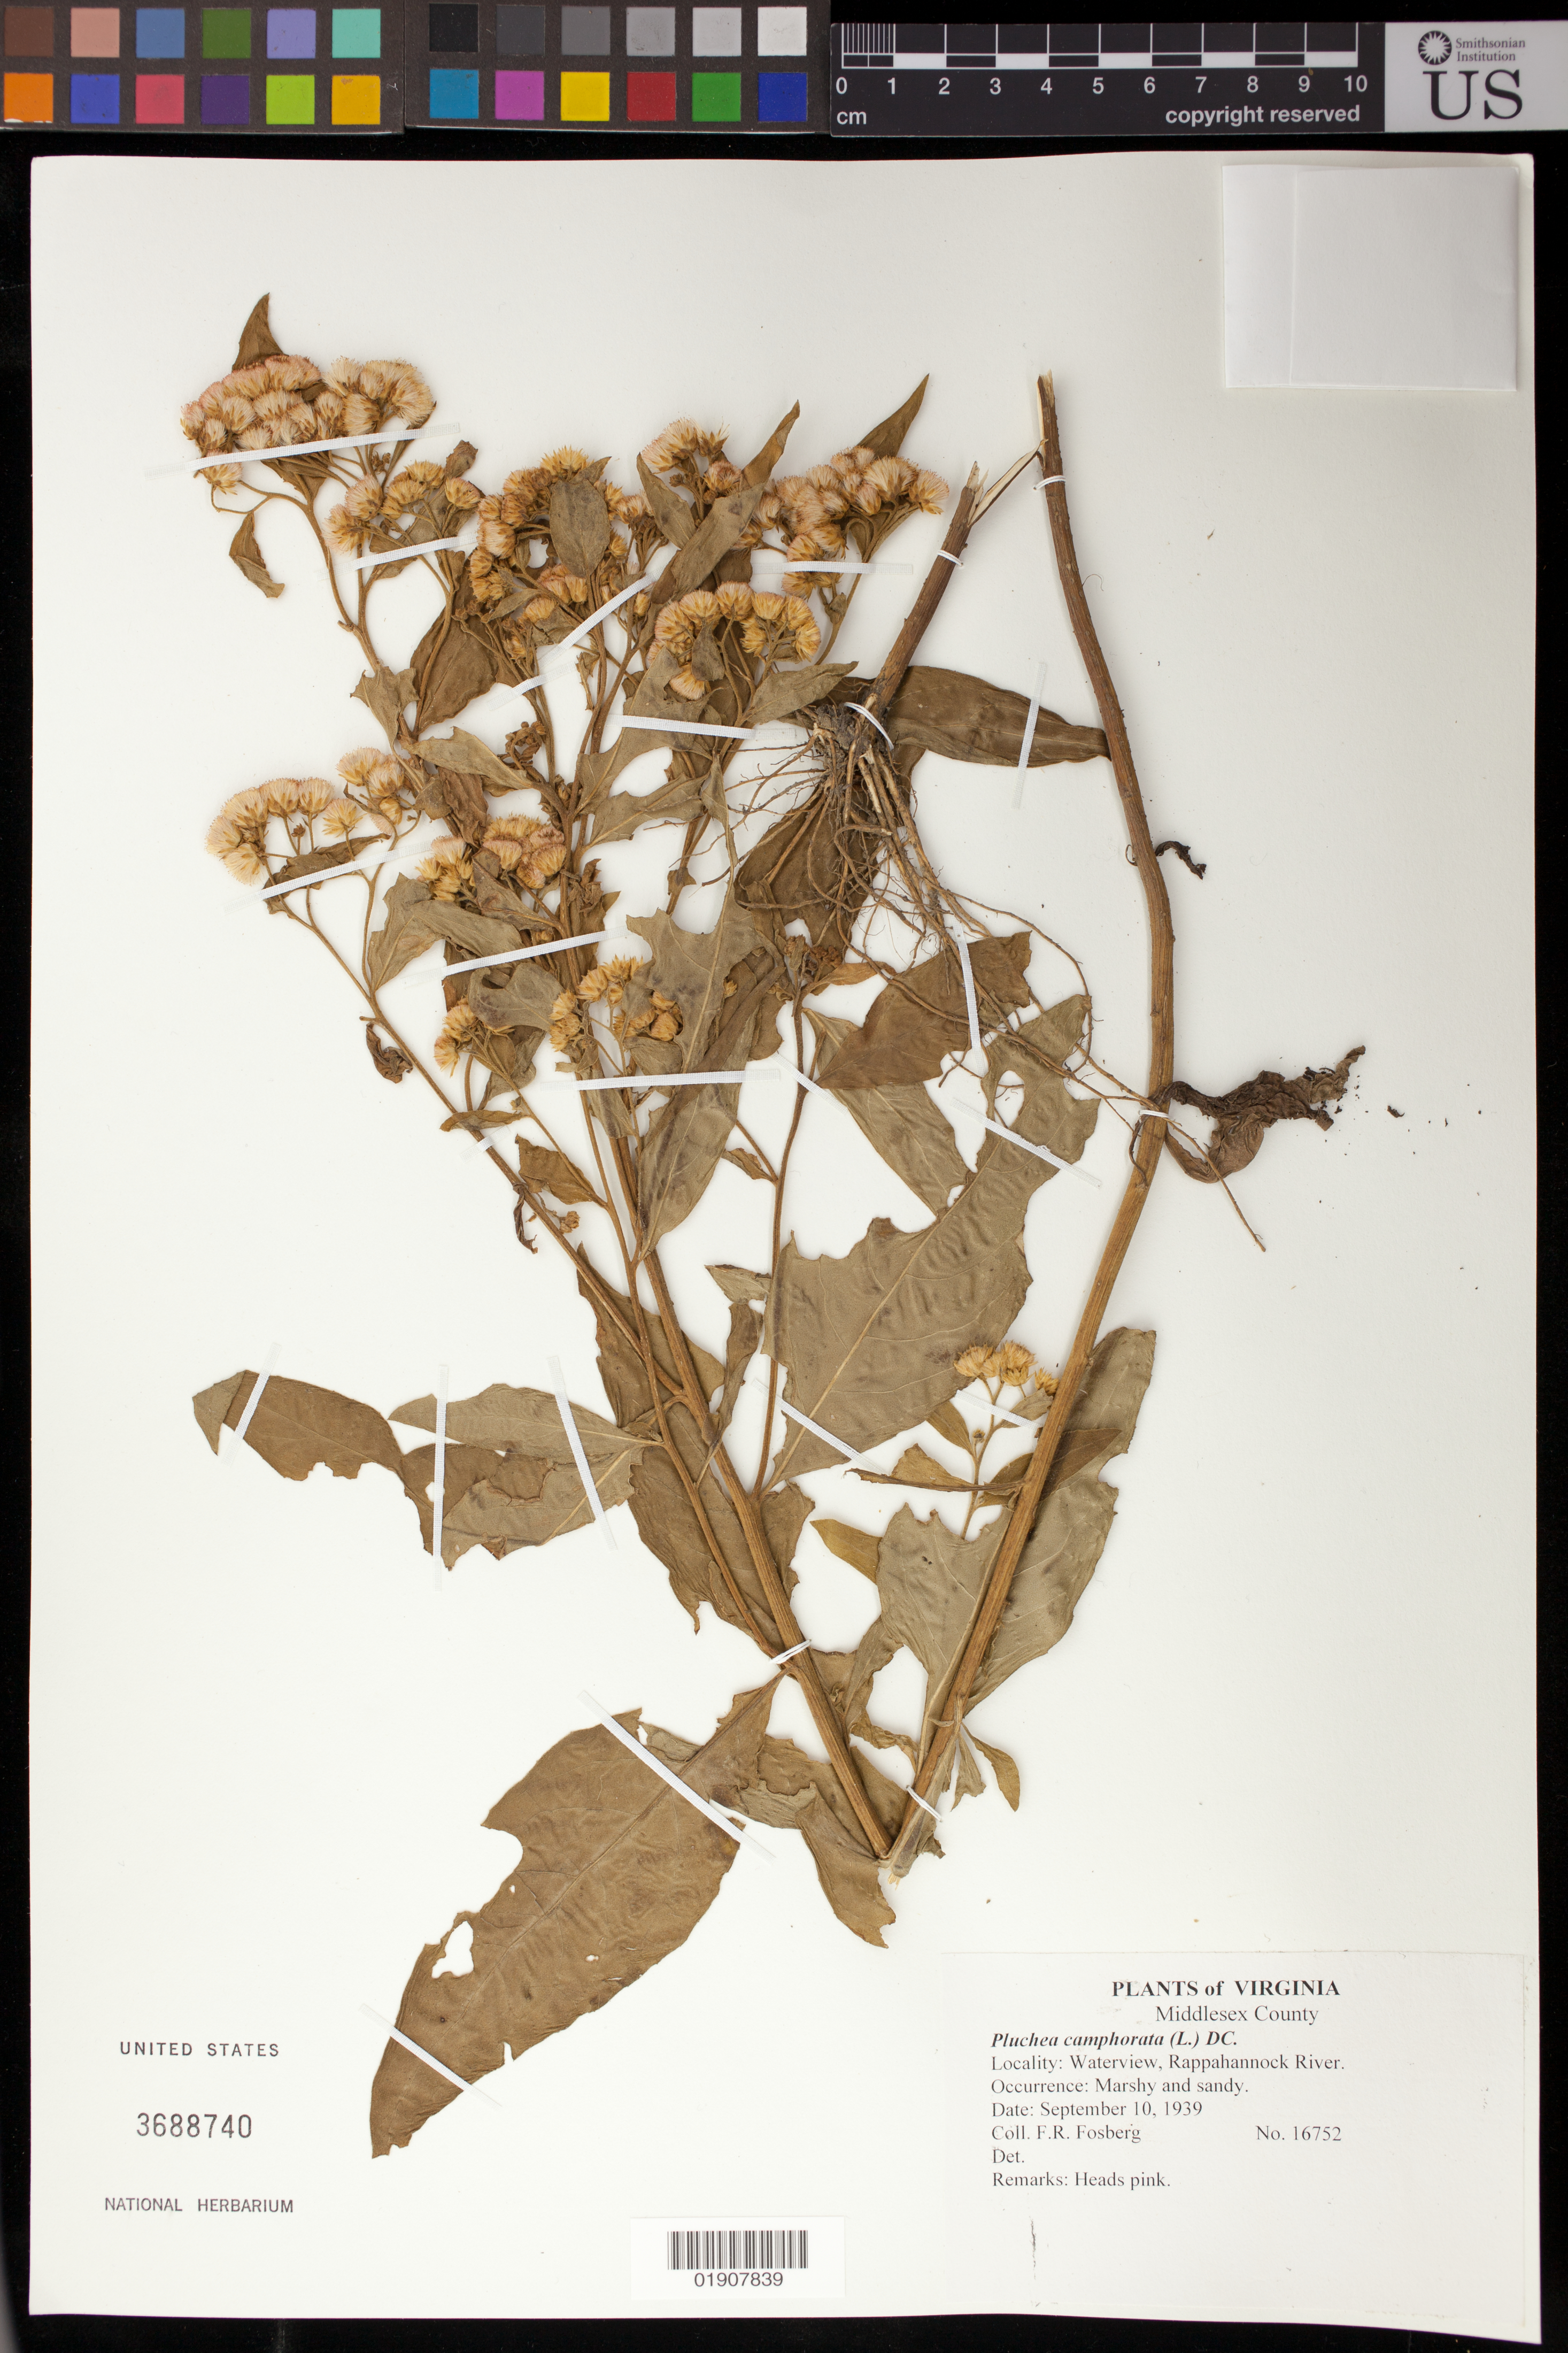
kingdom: Plantae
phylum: Tracheophyta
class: Magnoliopsida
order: Asterales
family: Asteraceae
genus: Pluchea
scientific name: Pluchea camphorata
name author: (L.) DC.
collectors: F. R. Fosberg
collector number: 16752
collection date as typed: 10 Sep 1939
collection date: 1939-09-10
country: United States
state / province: Virginia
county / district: Middlesex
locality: Waterview, Rappahannock River.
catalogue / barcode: US 3688740